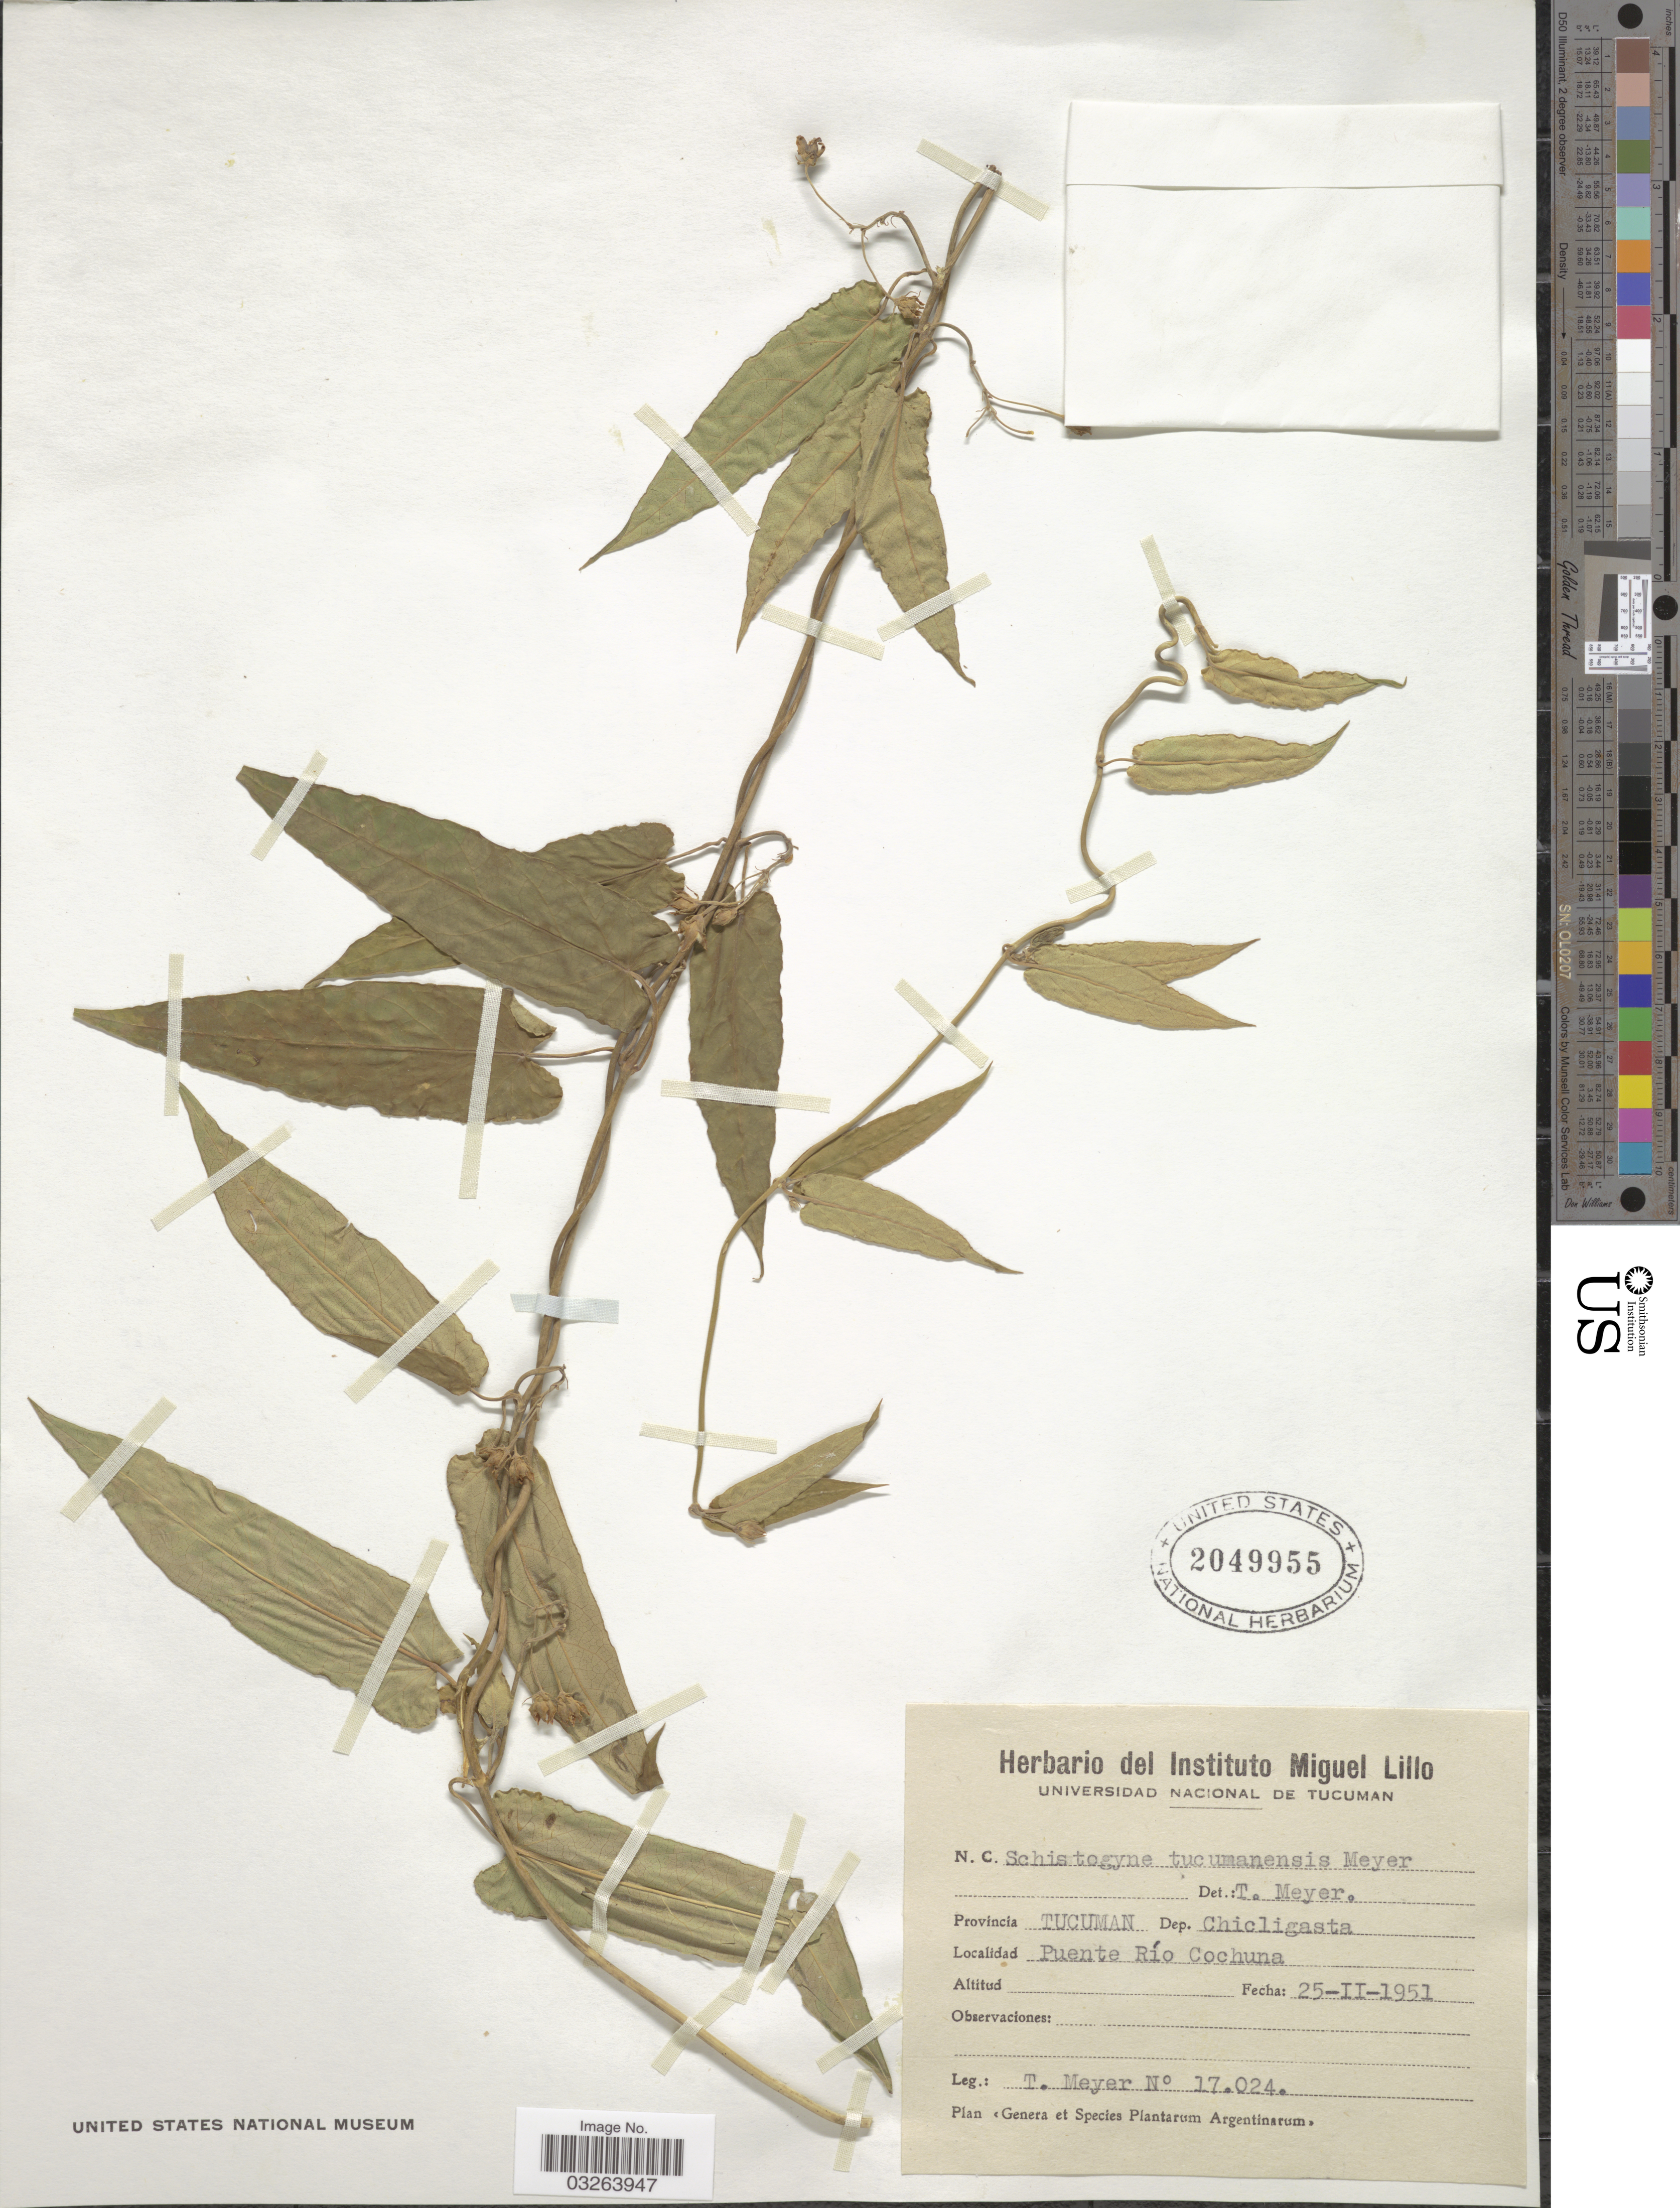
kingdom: Plantae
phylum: Tracheophyta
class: Magnoliopsida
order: Gentianales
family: Apocynaceae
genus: Schistogyne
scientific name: Schistogyne tucumanensis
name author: T. Mey.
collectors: T. Meyer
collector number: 17024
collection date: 1951-02-25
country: Argentina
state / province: Tucuman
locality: Dep. Chicligasta. Puente Río Cochuna.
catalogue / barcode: US 2049955